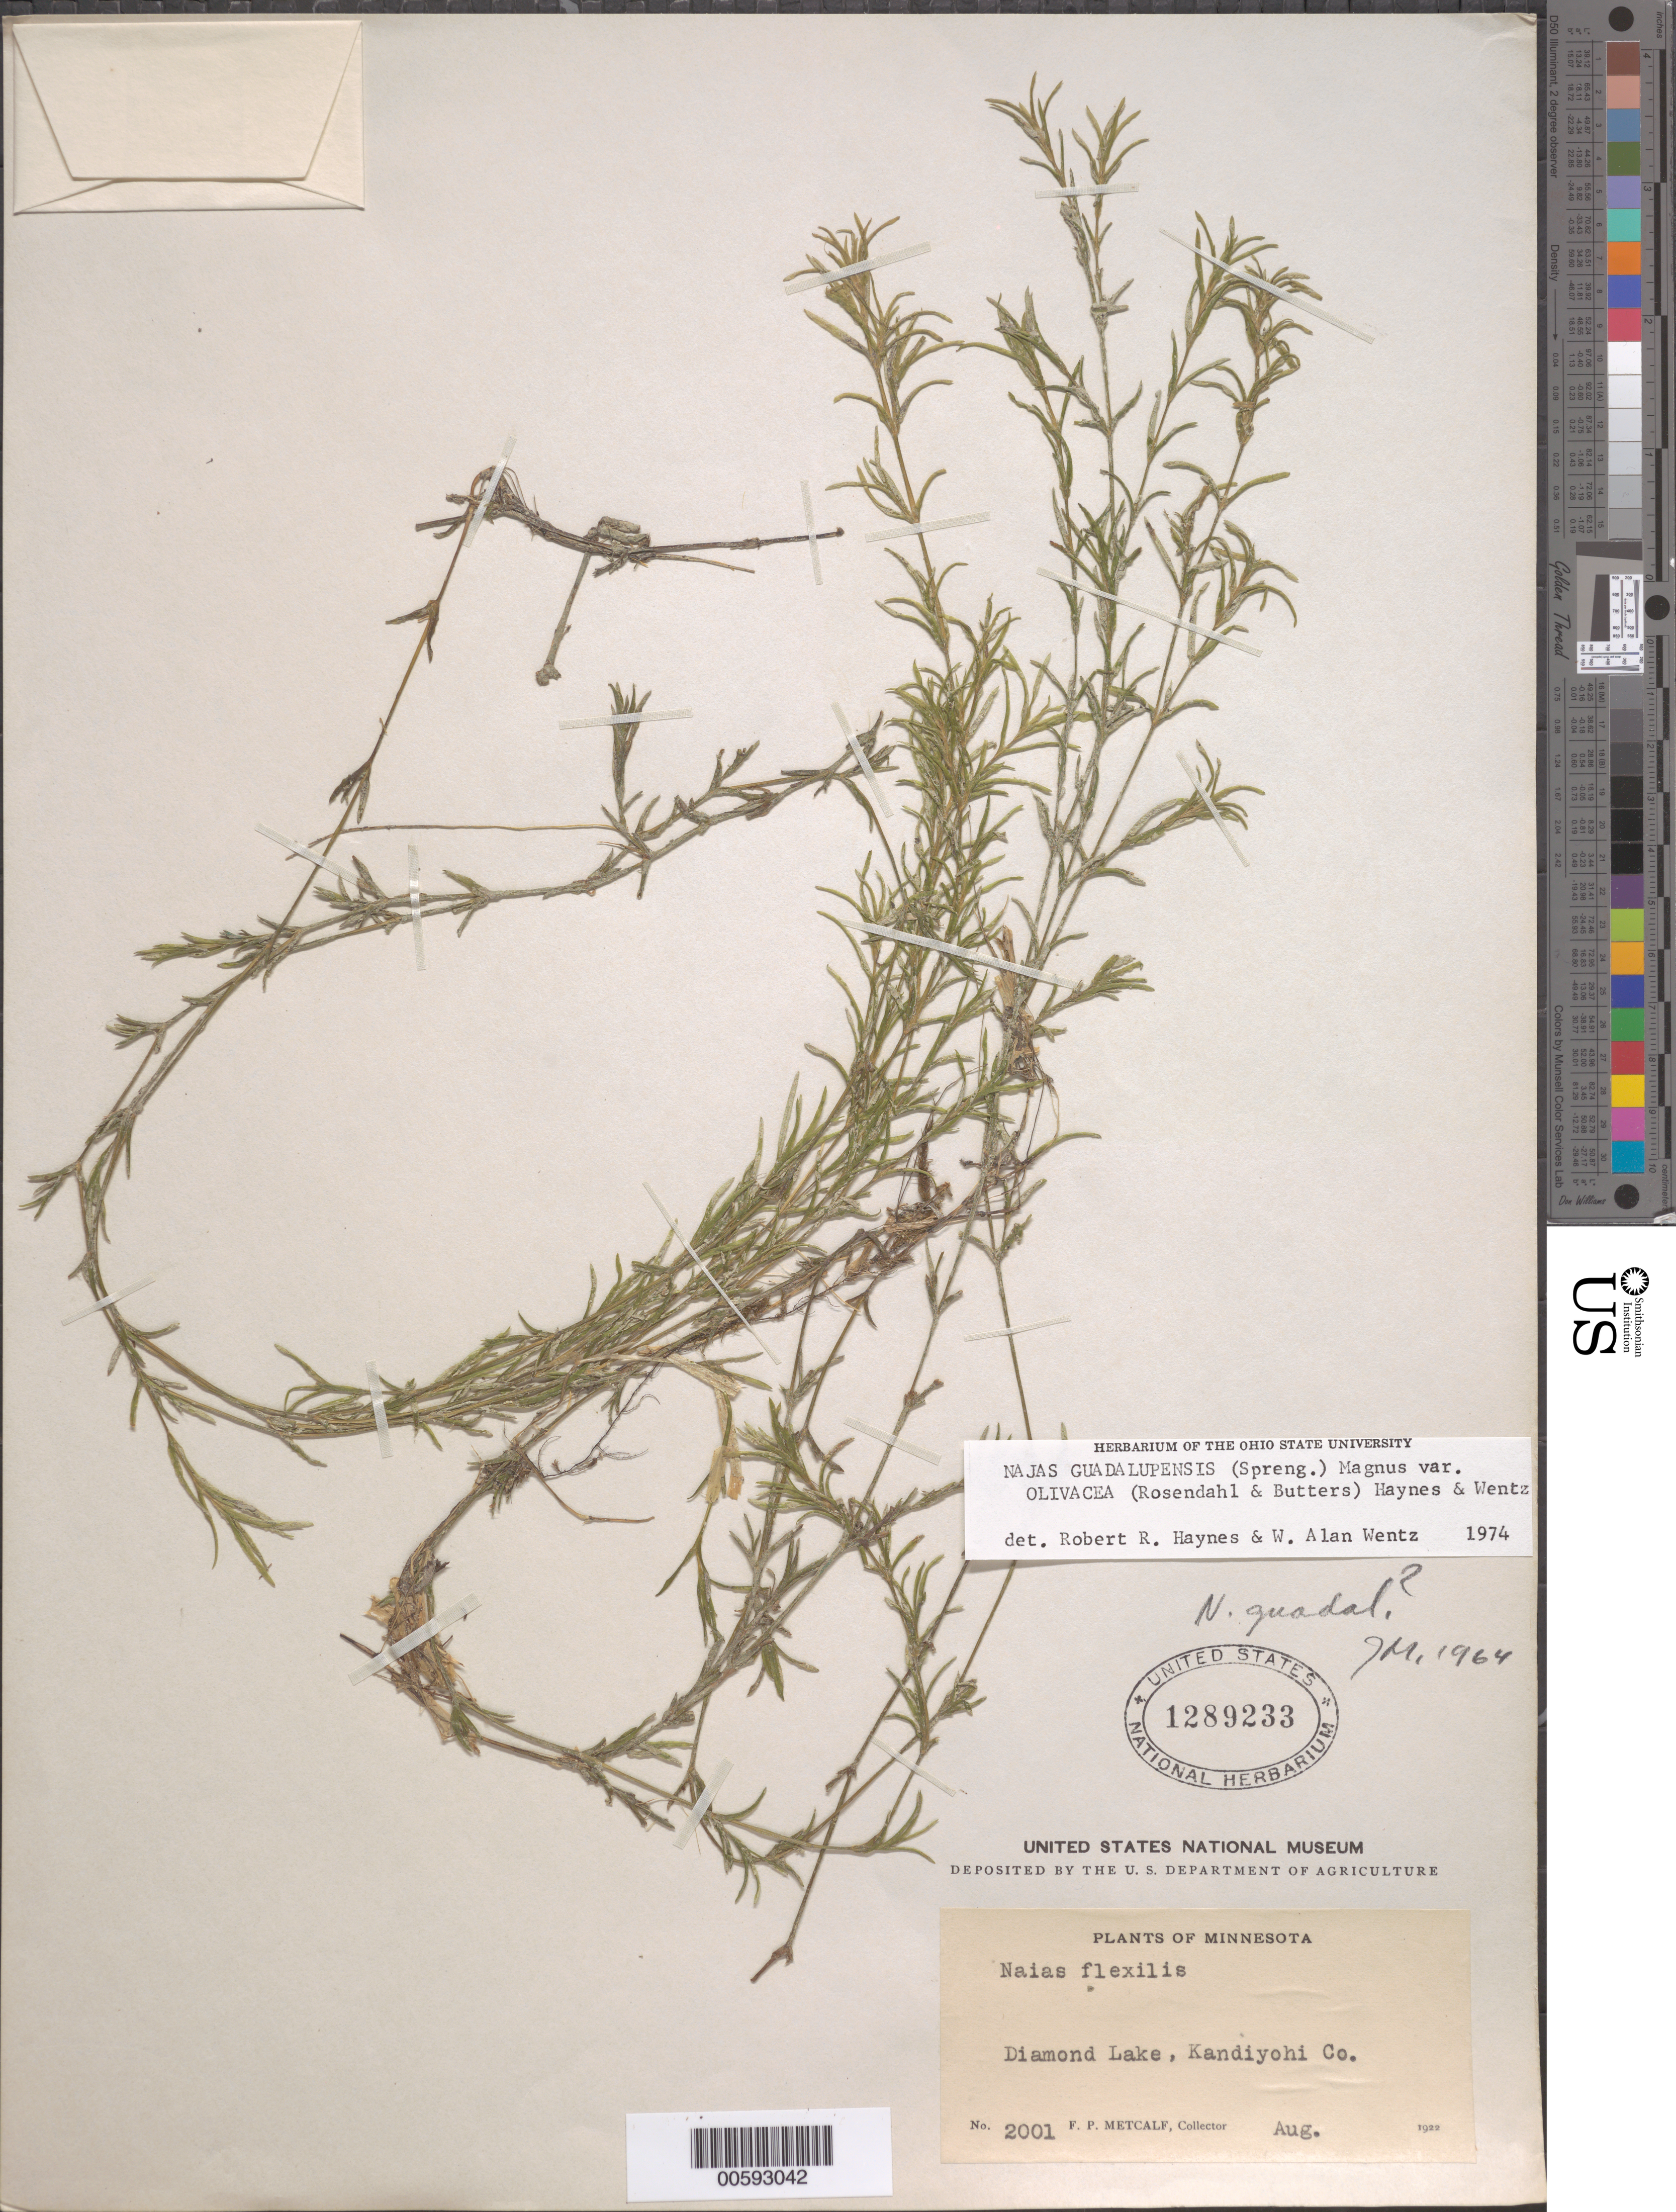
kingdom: Plantae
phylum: Tracheophyta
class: Liliopsida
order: Alismatales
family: Hydrocharitaceae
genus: Najas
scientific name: Najas guadalupensis var. olivacea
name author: (Rosend. & Butters) R.R. Haynes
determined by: Haynes, R. R.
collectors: F. Metcalf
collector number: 2001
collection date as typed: Aug 1922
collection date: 1922-08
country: United States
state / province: Minnesota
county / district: Kandiyohi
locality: Diamond Lake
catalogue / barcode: US 1289233